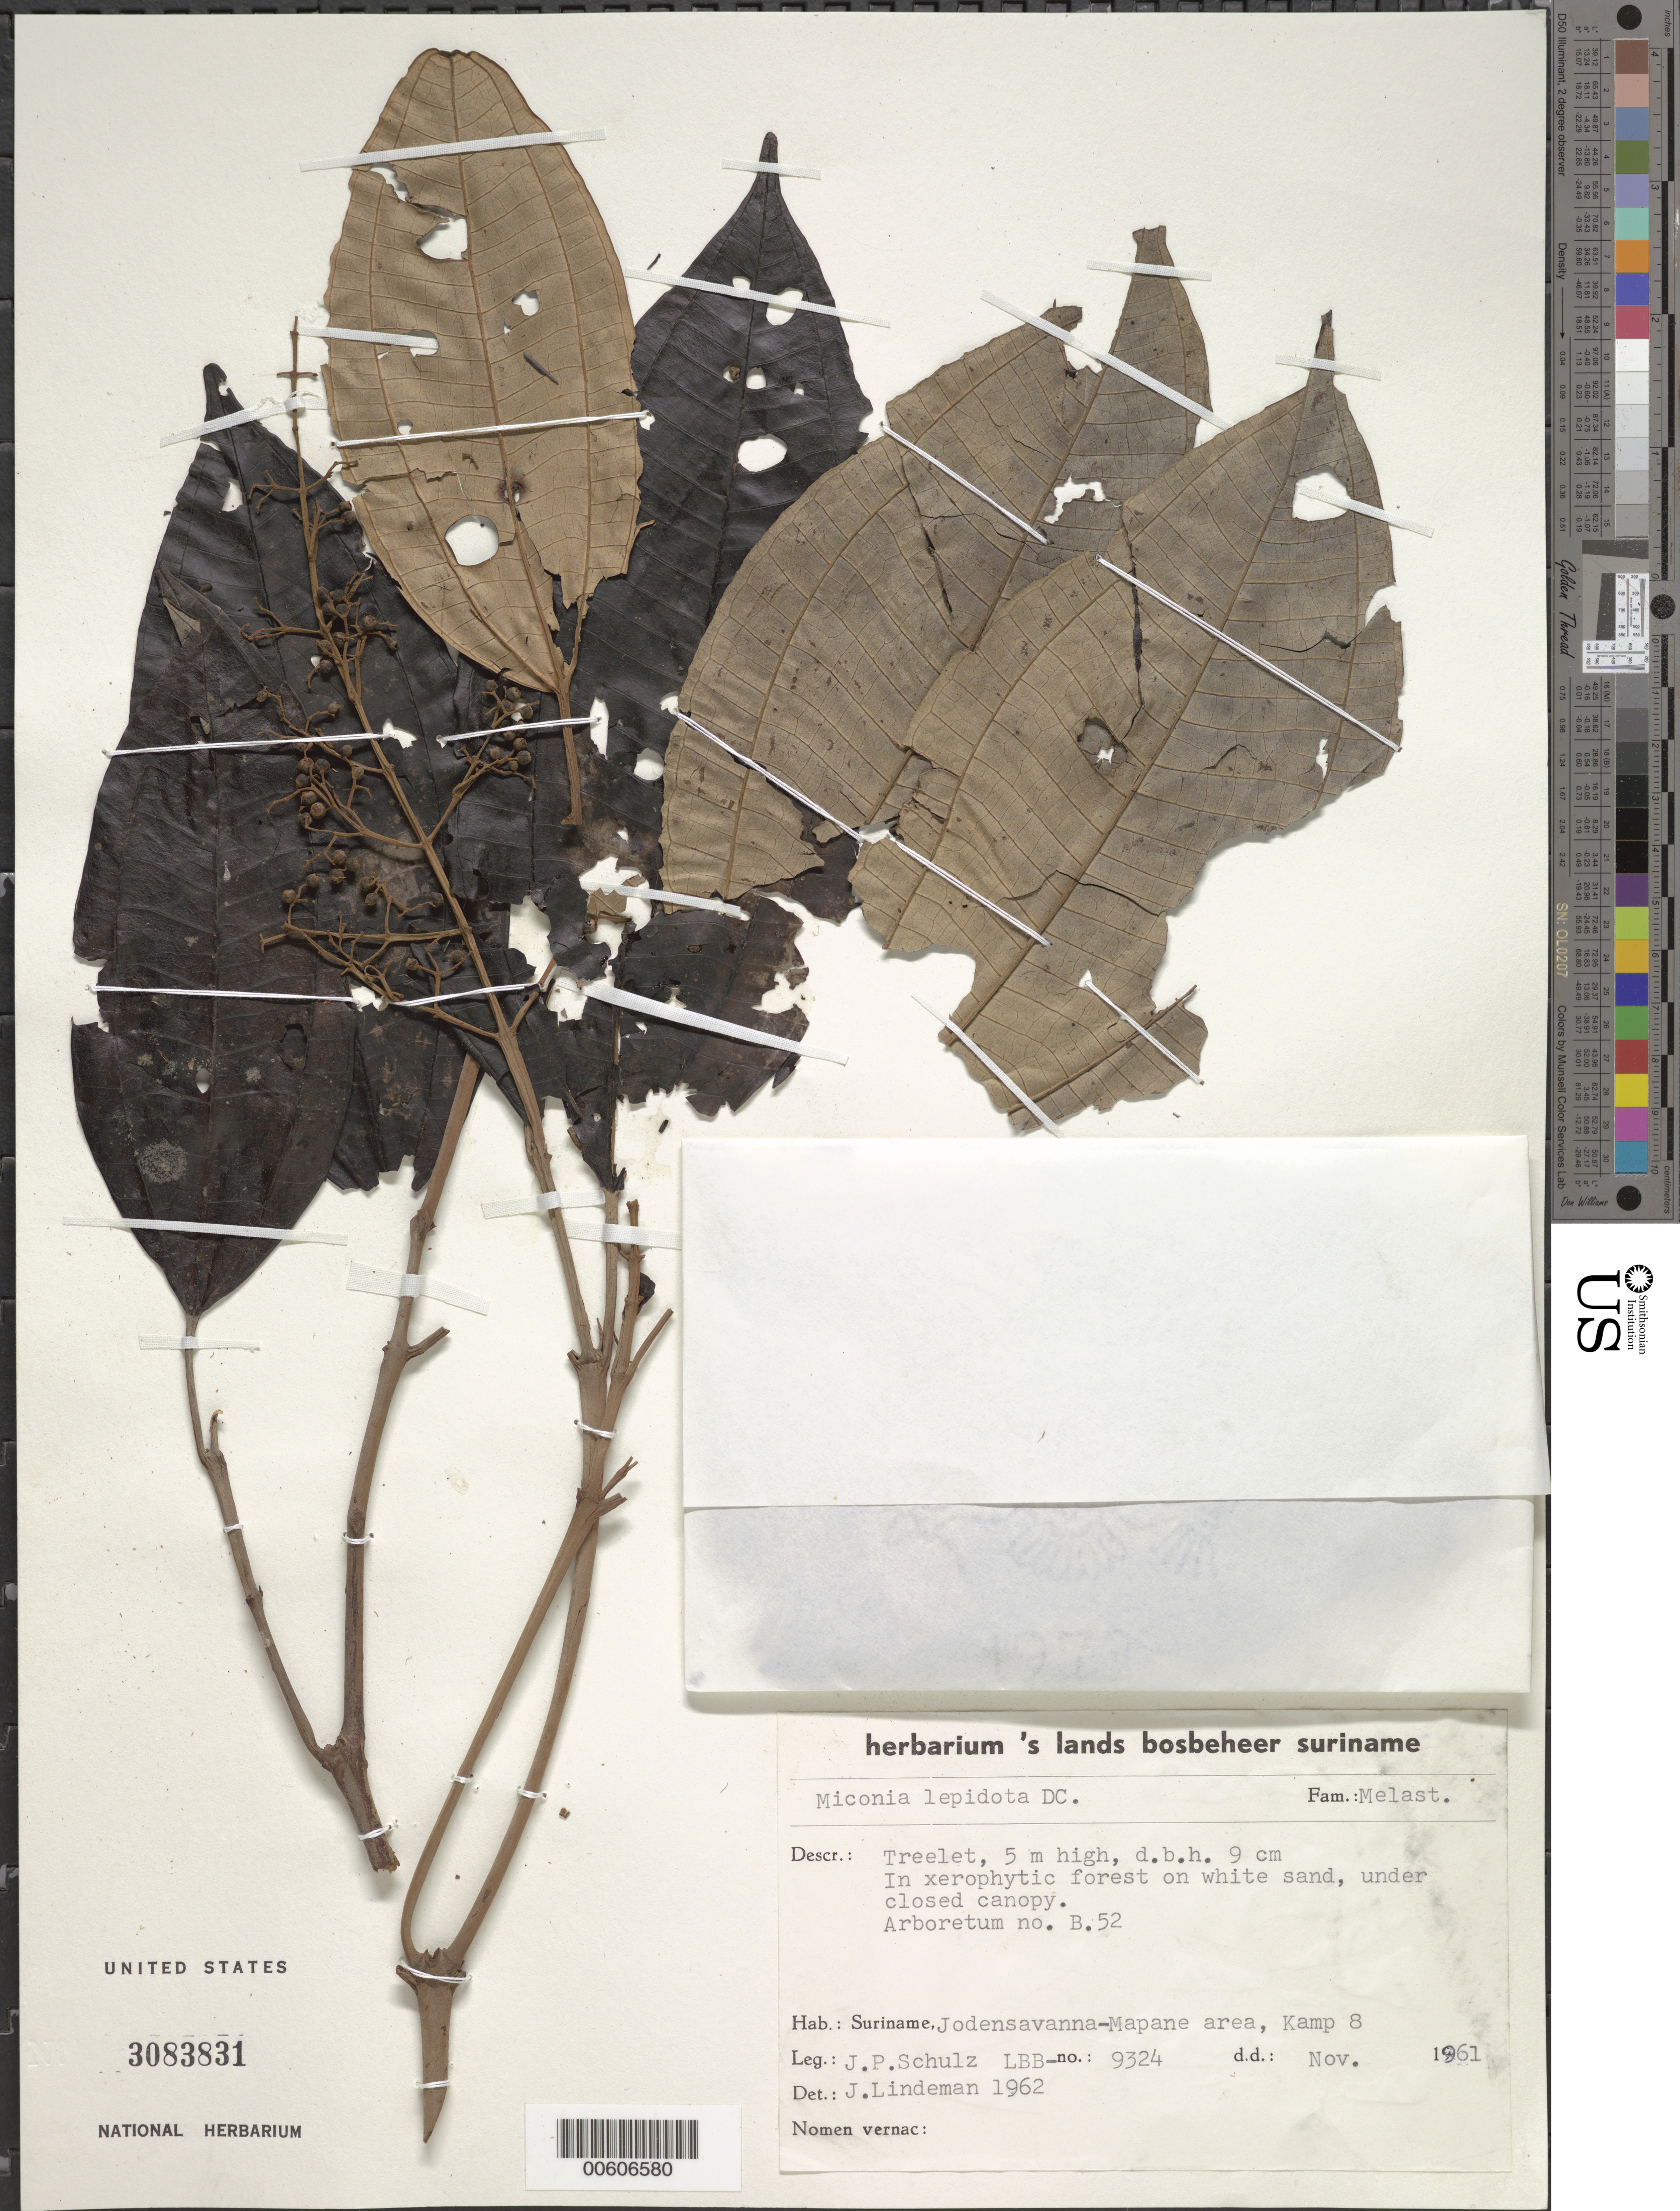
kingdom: Plantae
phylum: Tracheophyta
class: Magnoliopsida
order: Myrtales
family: Melastomataceae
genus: Miconia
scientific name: Miconia lepidota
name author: Schrank & Mart. ex DC.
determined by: Lindeman, J. C.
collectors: J. P. Schulz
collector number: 9324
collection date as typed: Nov-61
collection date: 1961-11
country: Suriname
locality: Jodensavanne-Mapane kreek area (SURINAMEe R.), near Camp 8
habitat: Xerophytic forest on white sand, under closed canopy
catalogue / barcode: US 3083831